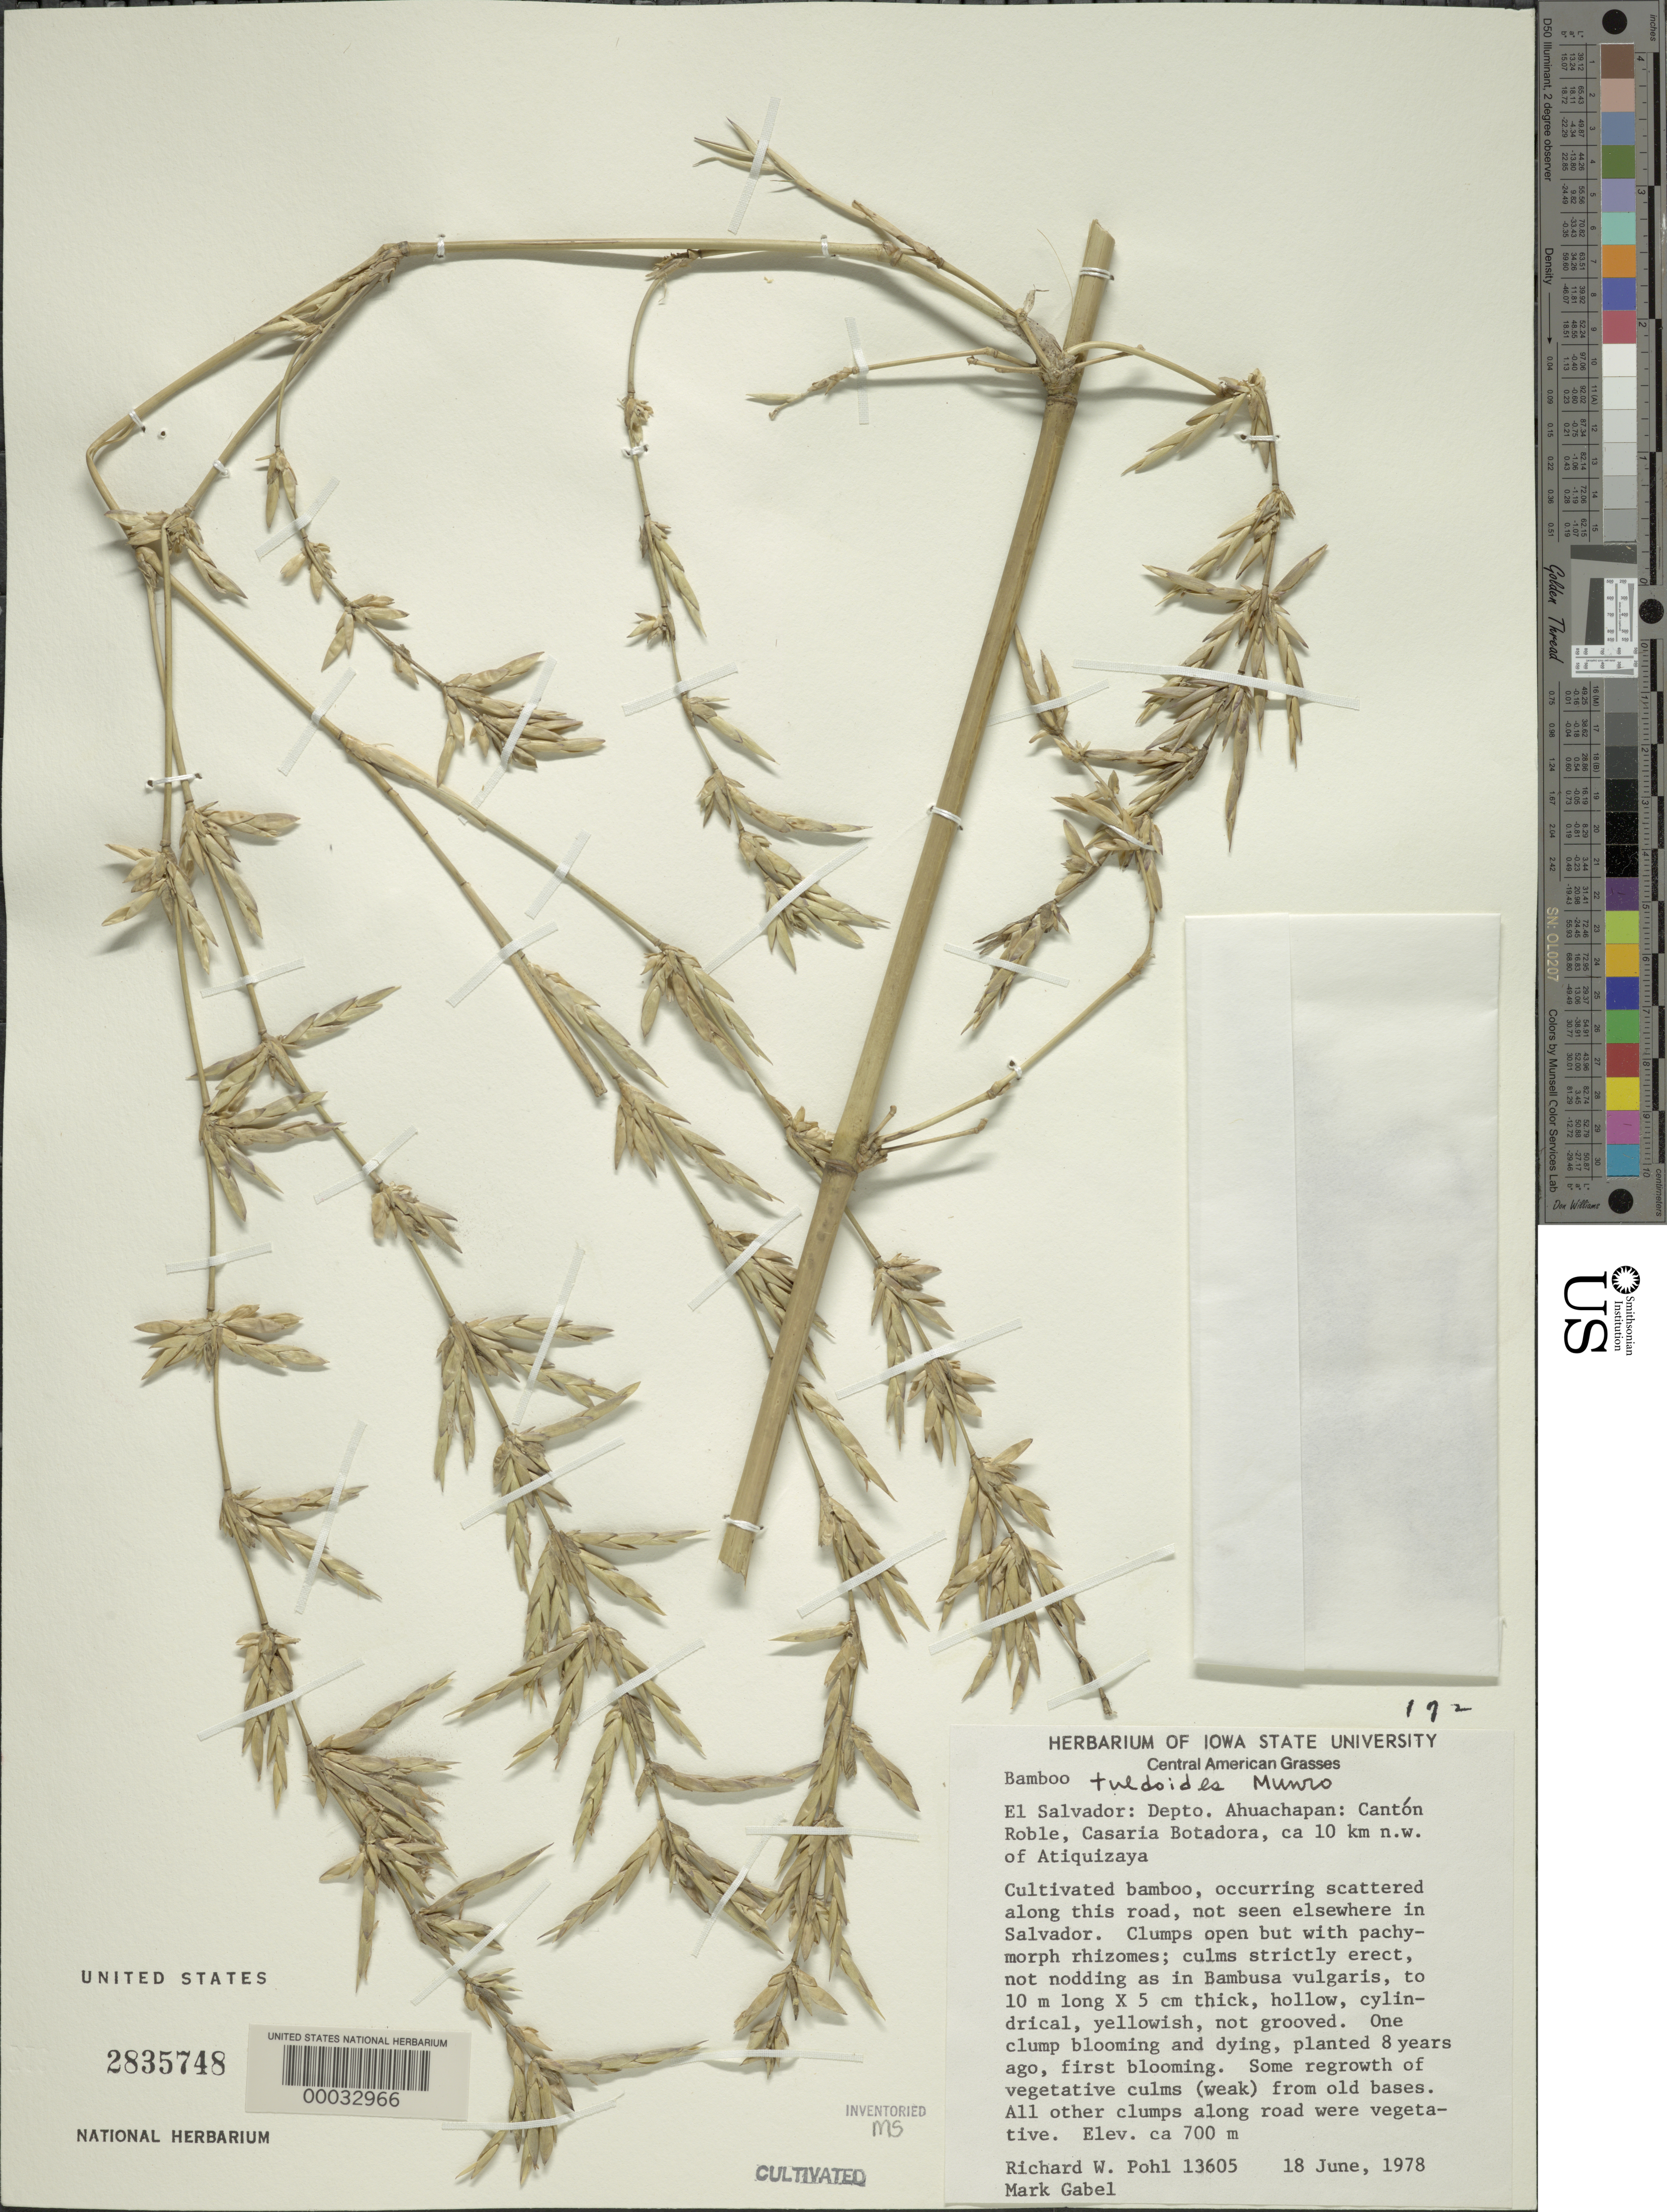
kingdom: Plantae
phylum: Tracheophyta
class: Liliopsida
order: Poales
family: Poaceae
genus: Bambusa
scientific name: Bambusa tuldoides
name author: Munro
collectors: R. W. Pohl & M. Gabel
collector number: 13605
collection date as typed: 18 Jun 1978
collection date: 1978-06-18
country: El Salvador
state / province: Ahuachapán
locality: Canton robie, casaria botadora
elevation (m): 700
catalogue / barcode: US 2835748